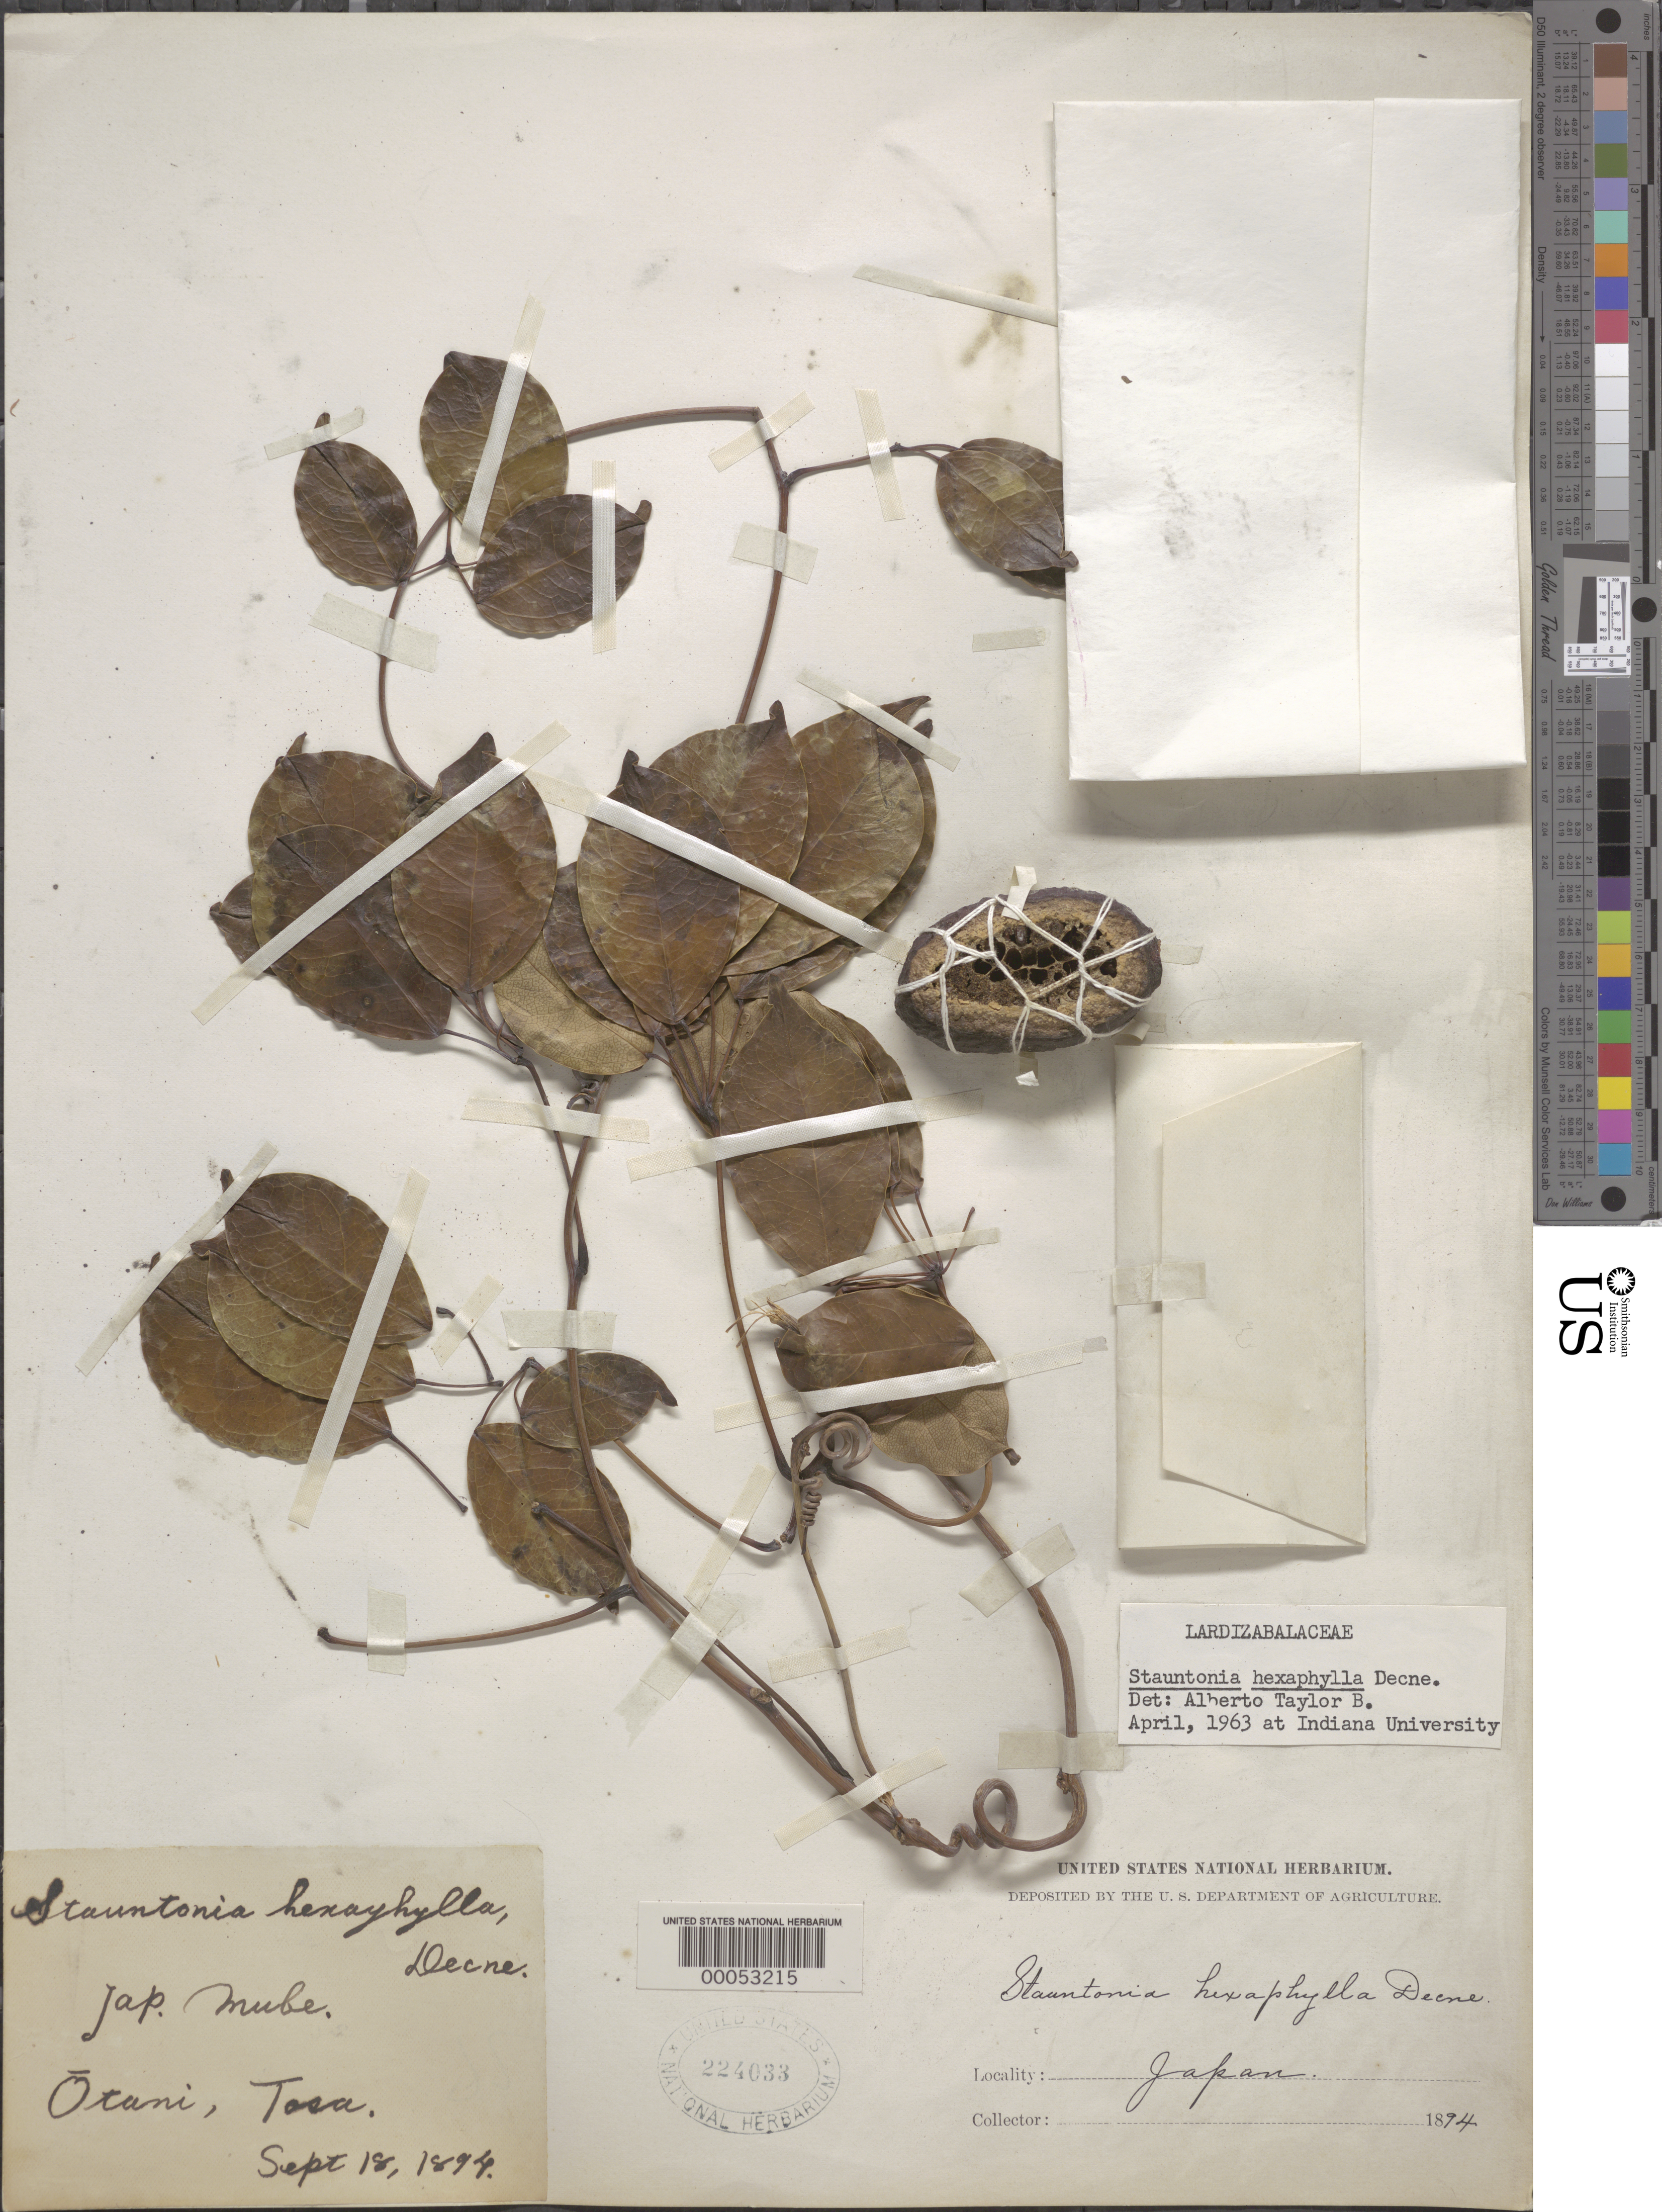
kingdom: Plantae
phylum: Tracheophyta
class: Magnoliopsida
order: Ranunculales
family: Lardizabalaceae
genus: Stauntonia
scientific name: Stauntonia hexaphylla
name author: Decne.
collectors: T. Otani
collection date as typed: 18 Sep 1894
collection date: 1894-09-18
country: Japan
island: Honshu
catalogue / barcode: US 224033